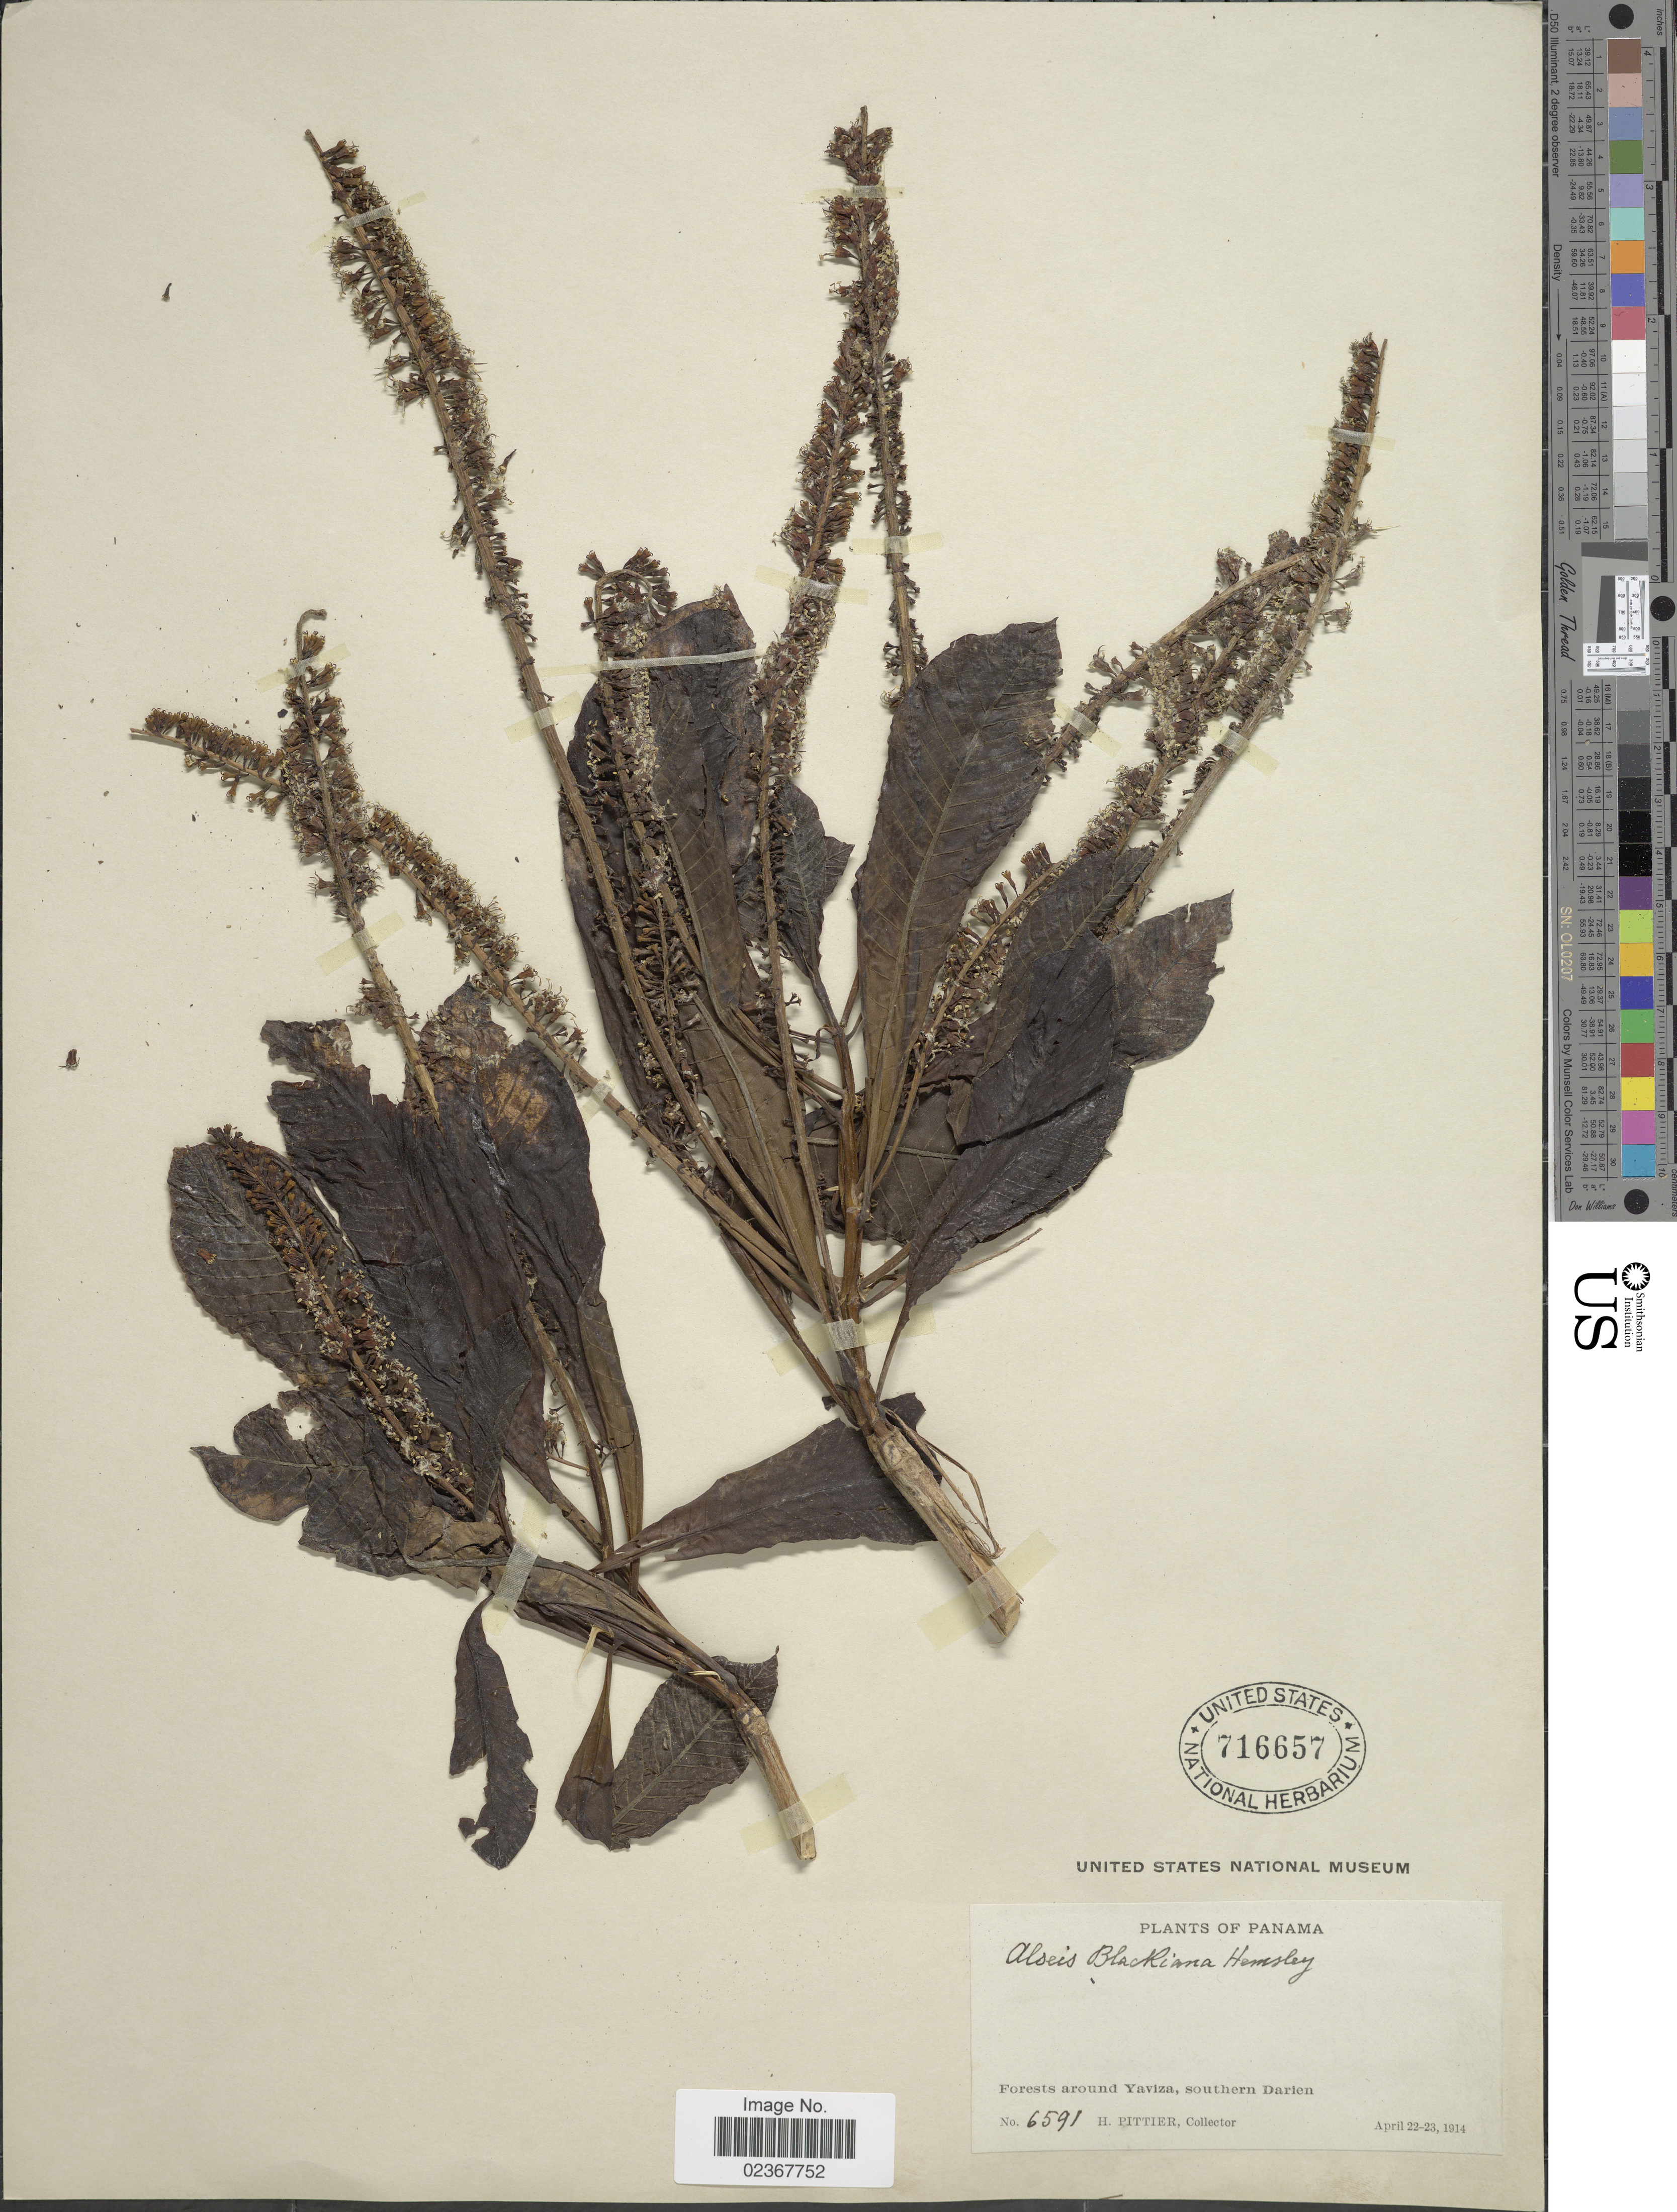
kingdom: Plantae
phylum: Tracheophyta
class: Magnoliopsida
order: Gentianales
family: Rubiaceae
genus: Alseis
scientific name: Alseis blackiana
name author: Hemsl.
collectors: H. F. Pittier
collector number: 6591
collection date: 1914-04-22/1914-04-23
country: Panama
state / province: Darién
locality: Forests around Yaviza, southern Darien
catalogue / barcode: US 716657